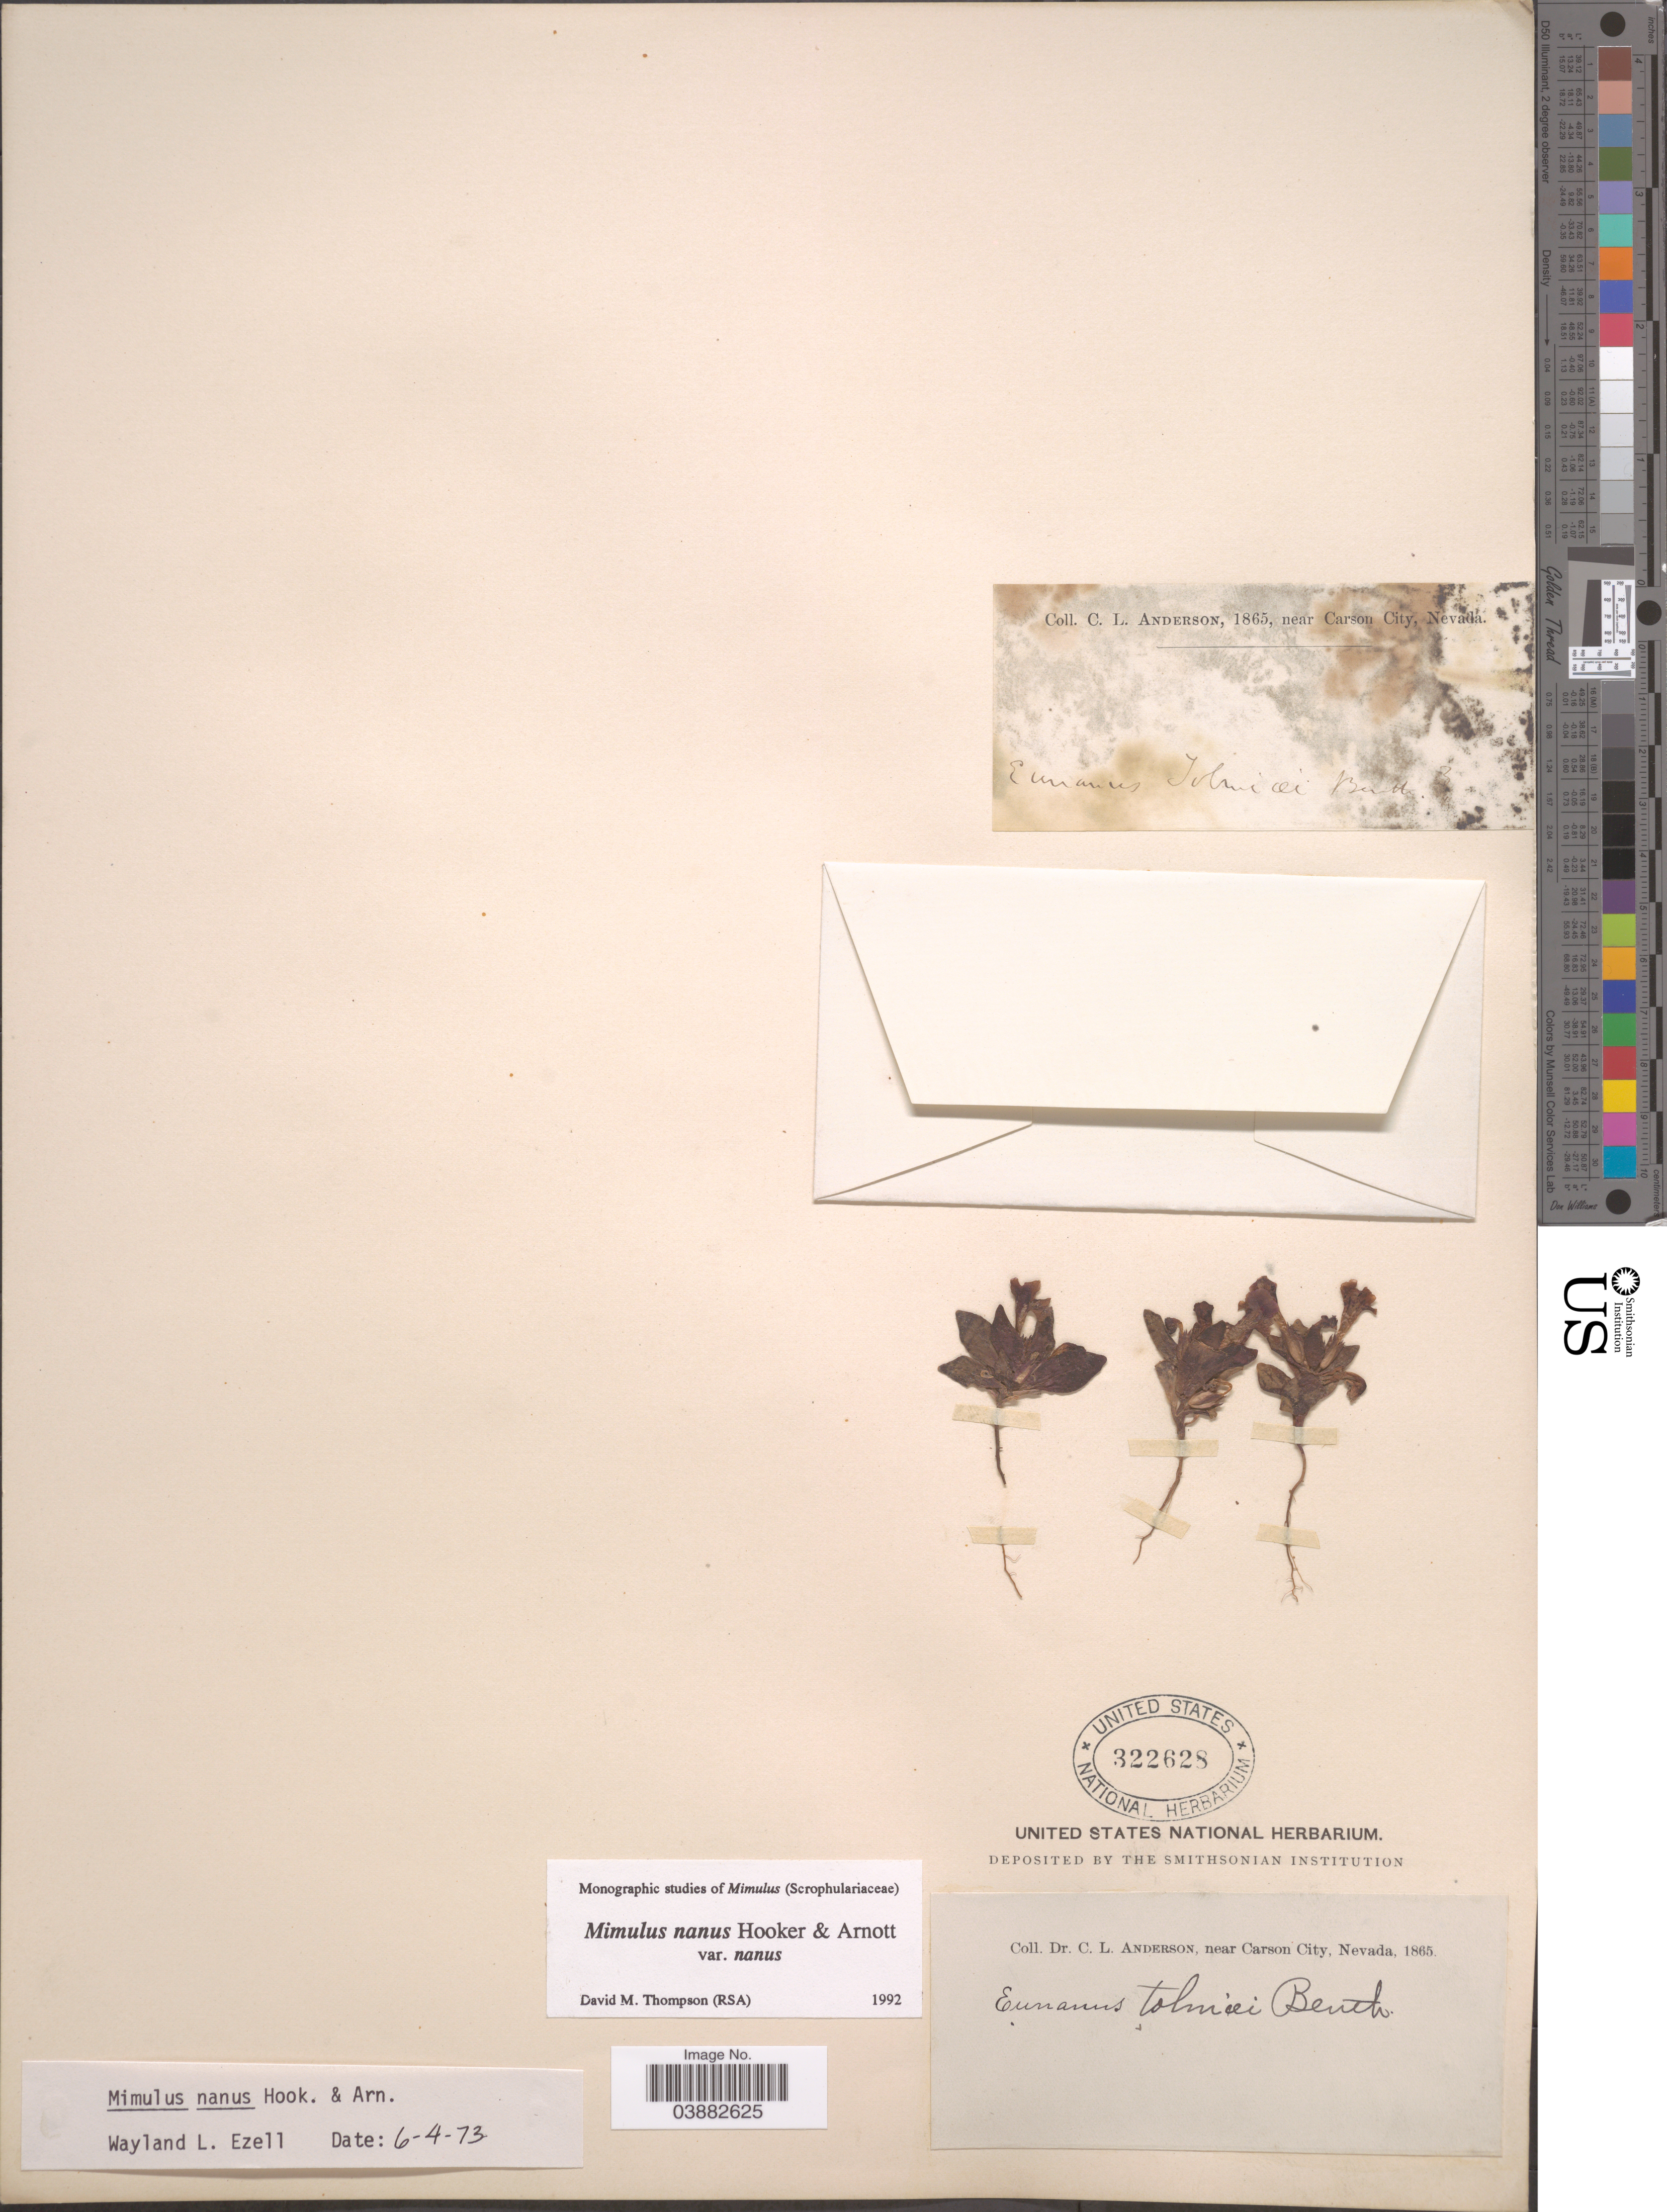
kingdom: Plantae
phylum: Tracheophyta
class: Magnoliopsida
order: Lamiales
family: Phrymaceae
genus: Mimulus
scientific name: Mimulus nanus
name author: Hook. & Arn.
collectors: C. L. Anderson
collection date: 1865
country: United States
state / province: Nevada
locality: Near Carson City.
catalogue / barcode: US 322628